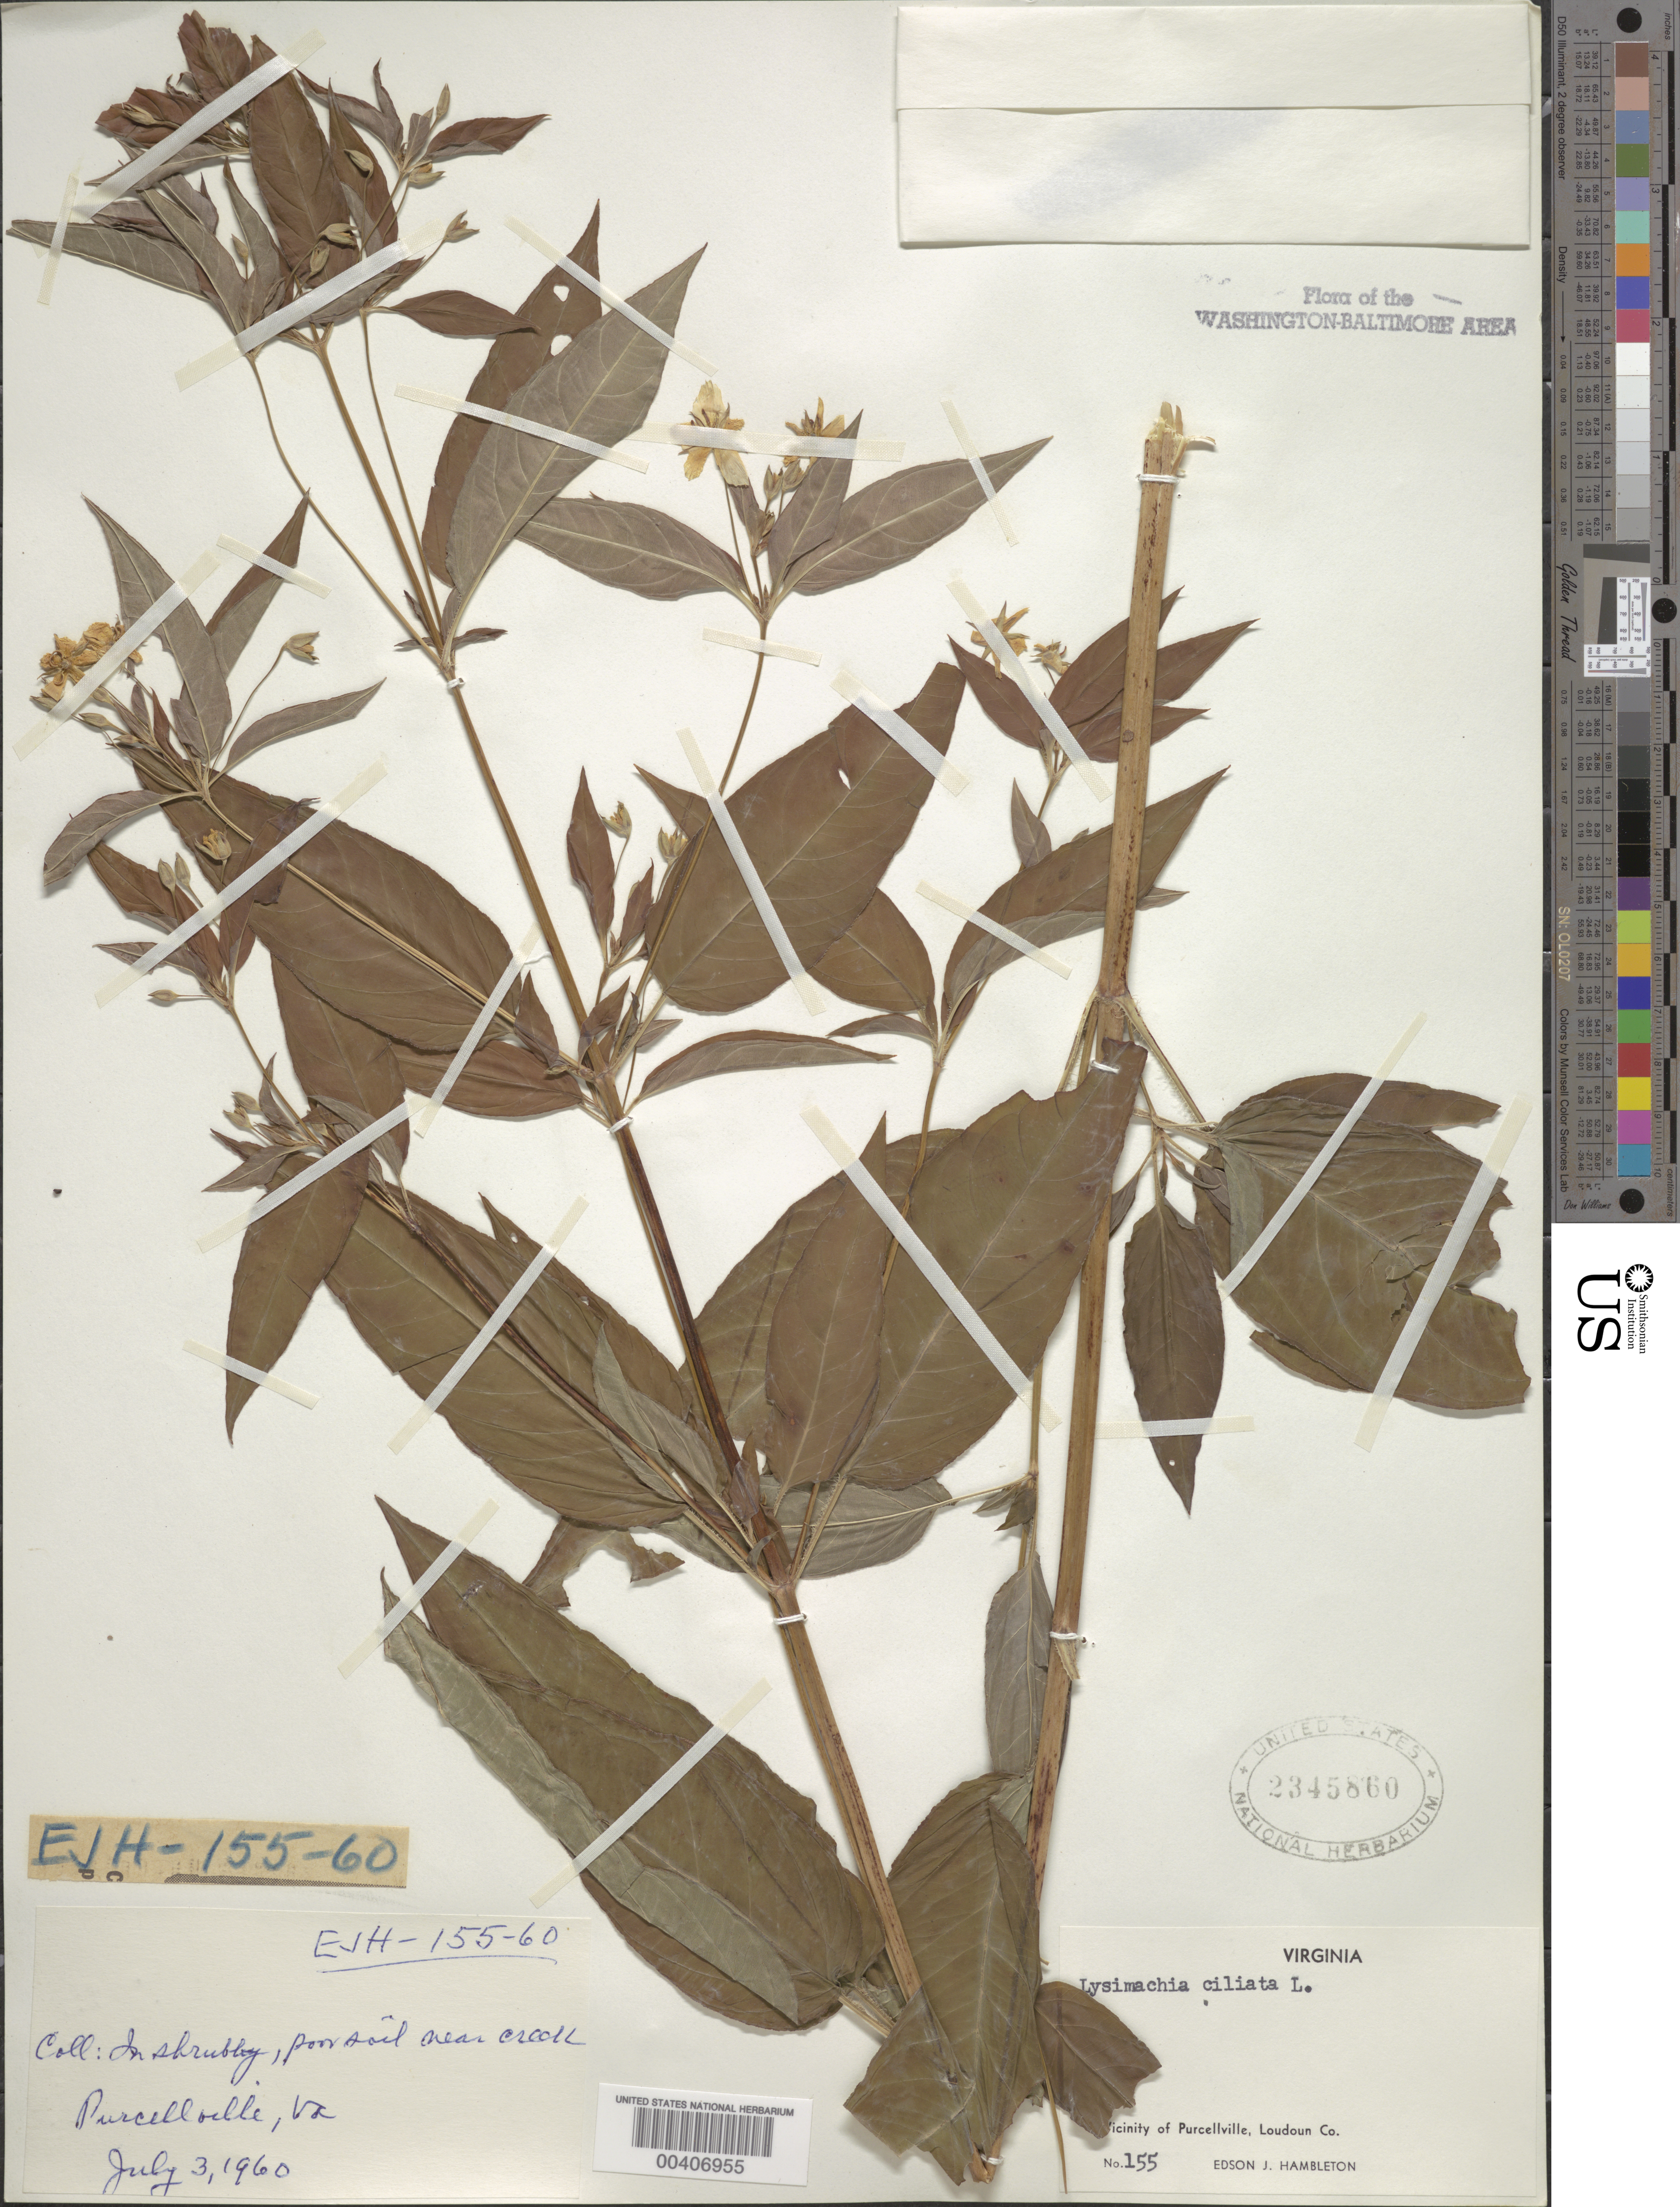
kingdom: Plantae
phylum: Tracheophyta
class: Magnoliopsida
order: Ericales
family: Primulaceae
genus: Lysimachia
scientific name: Lysimachia ciliata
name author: L.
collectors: E. Hambleton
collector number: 155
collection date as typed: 03 Jul 1960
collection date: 1960-07-03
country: United States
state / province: Virginia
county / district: Loudoun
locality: Purcellville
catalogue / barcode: US 2345860